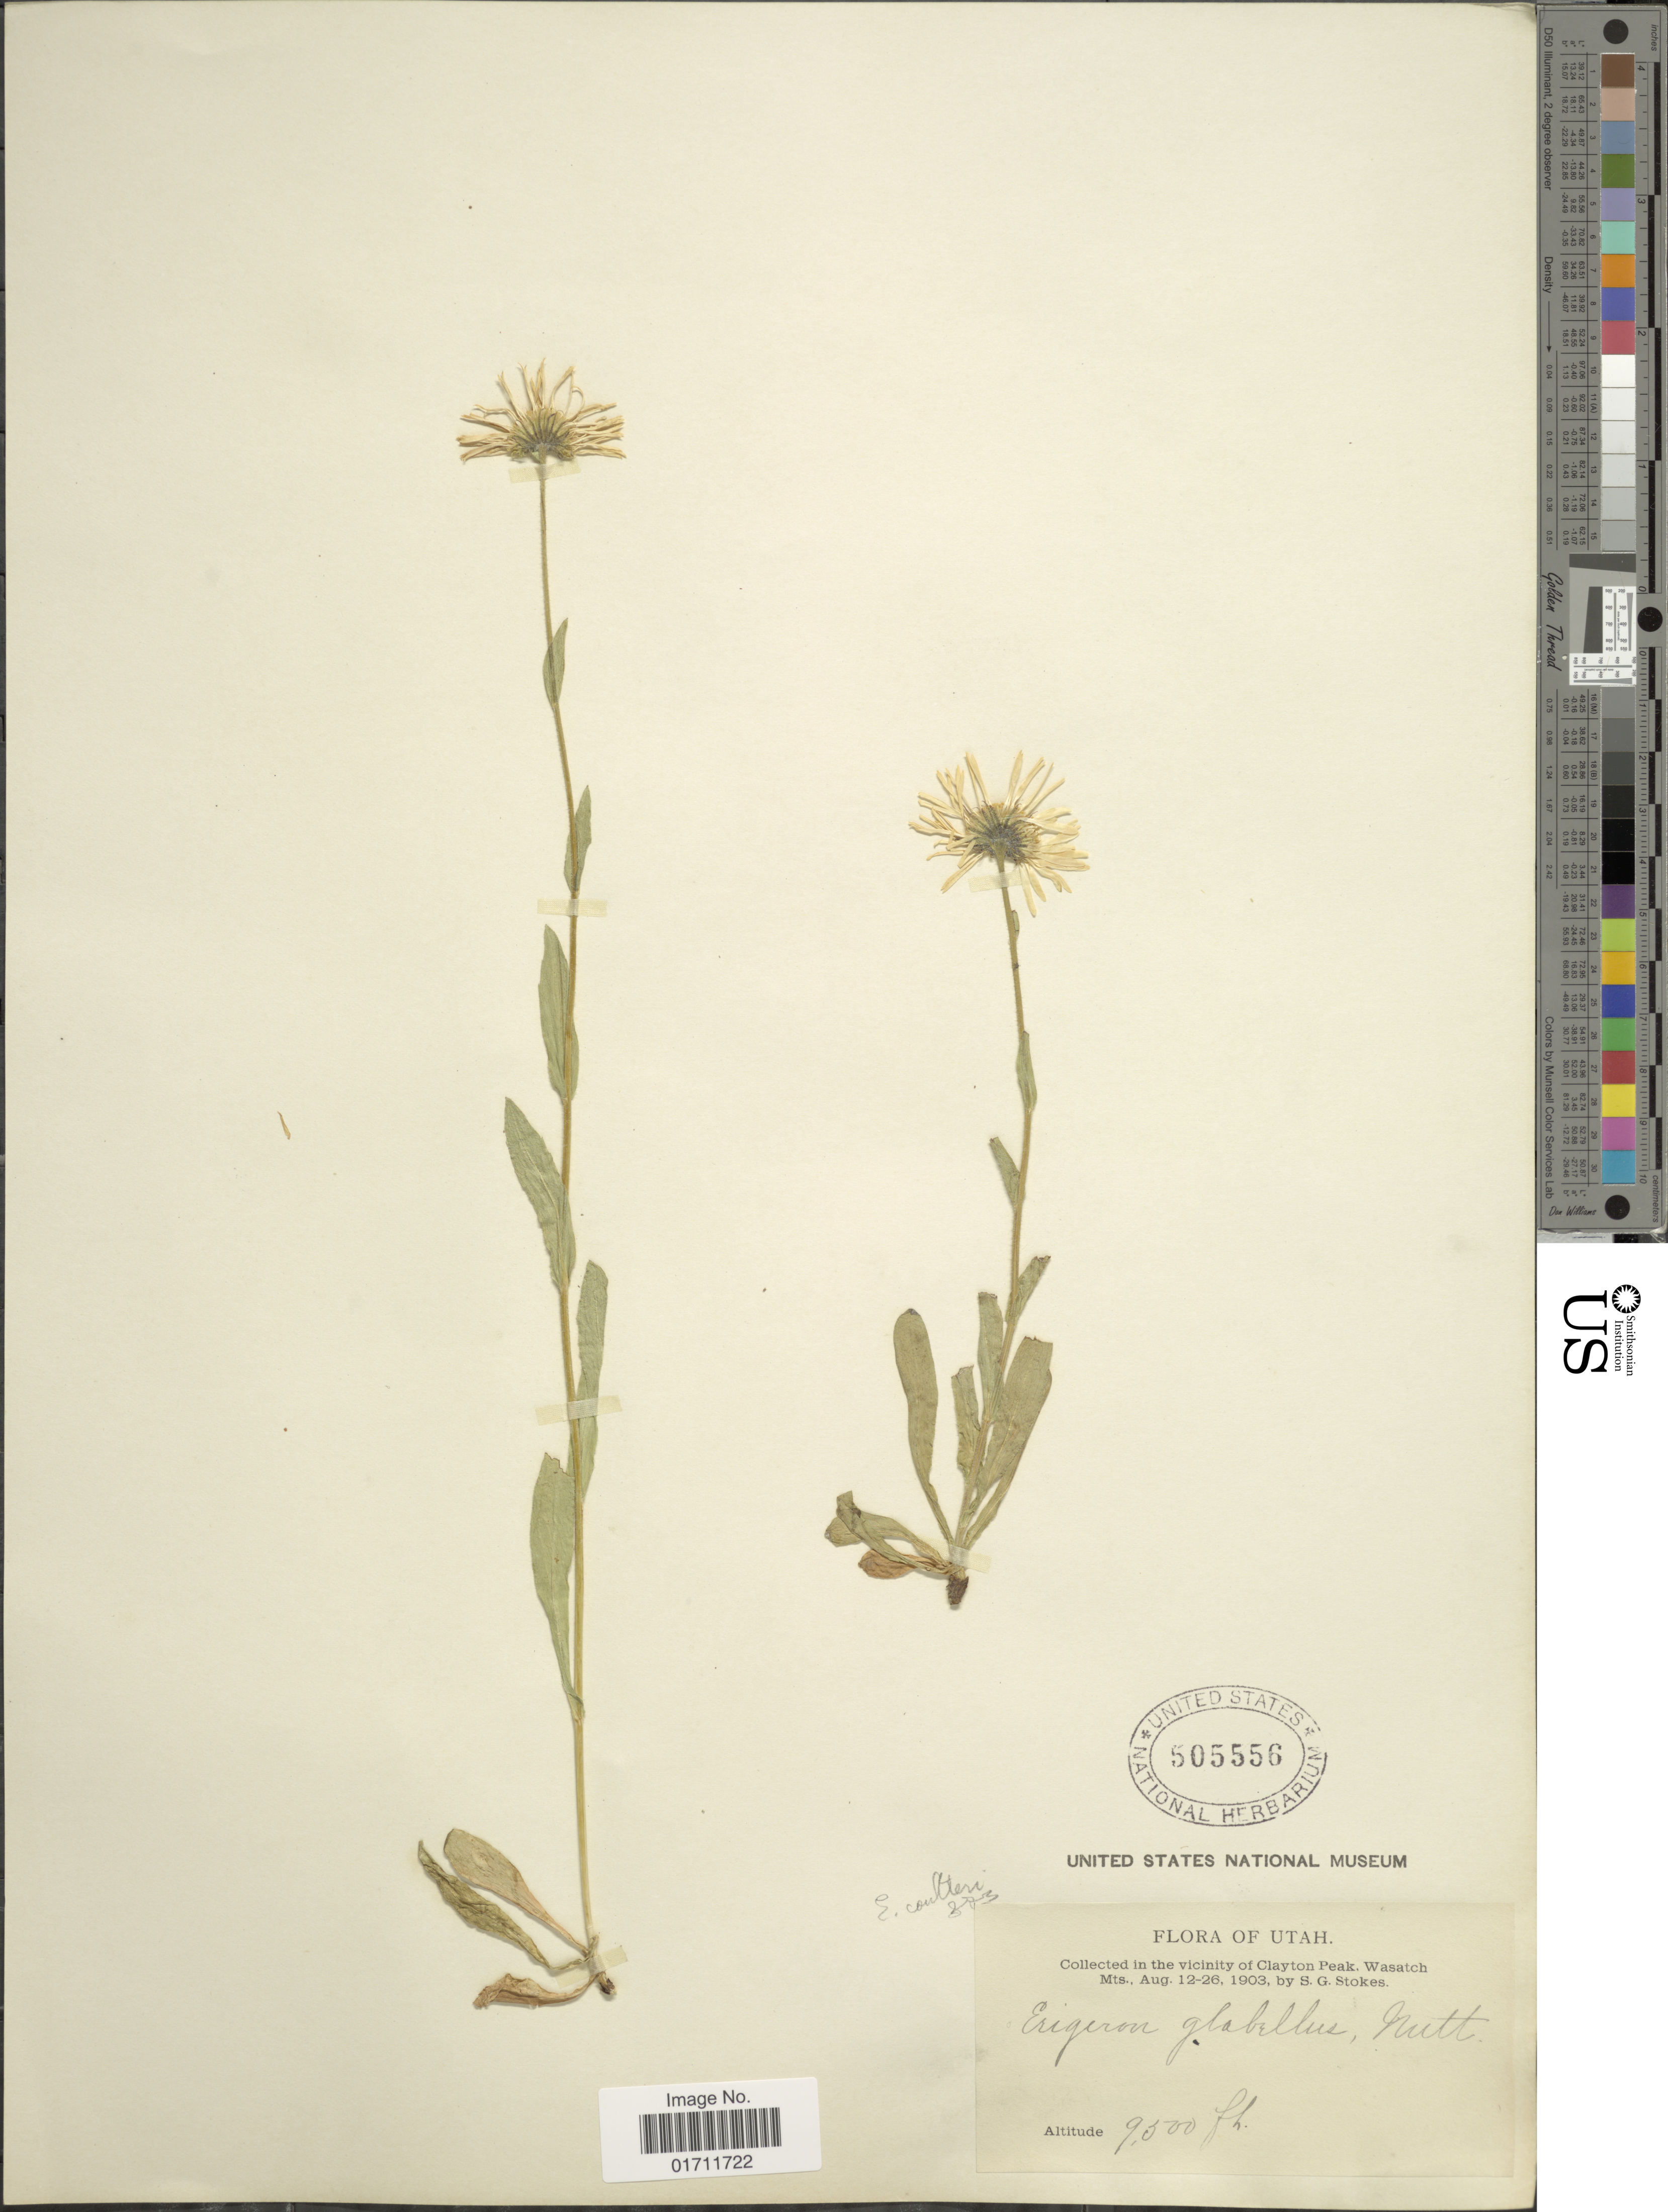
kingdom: Plantae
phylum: Tracheophyta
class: Magnoliopsida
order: Asterales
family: Asteraceae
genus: Erigeron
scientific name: Erigeron coulteri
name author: Porter in Porter & J.M. Coult.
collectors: S. G. Stokes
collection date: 1903-08-12/1903-08-26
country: United States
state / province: Utah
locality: In the vicinity of Clay Peak, Wasatch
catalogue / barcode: US 505556